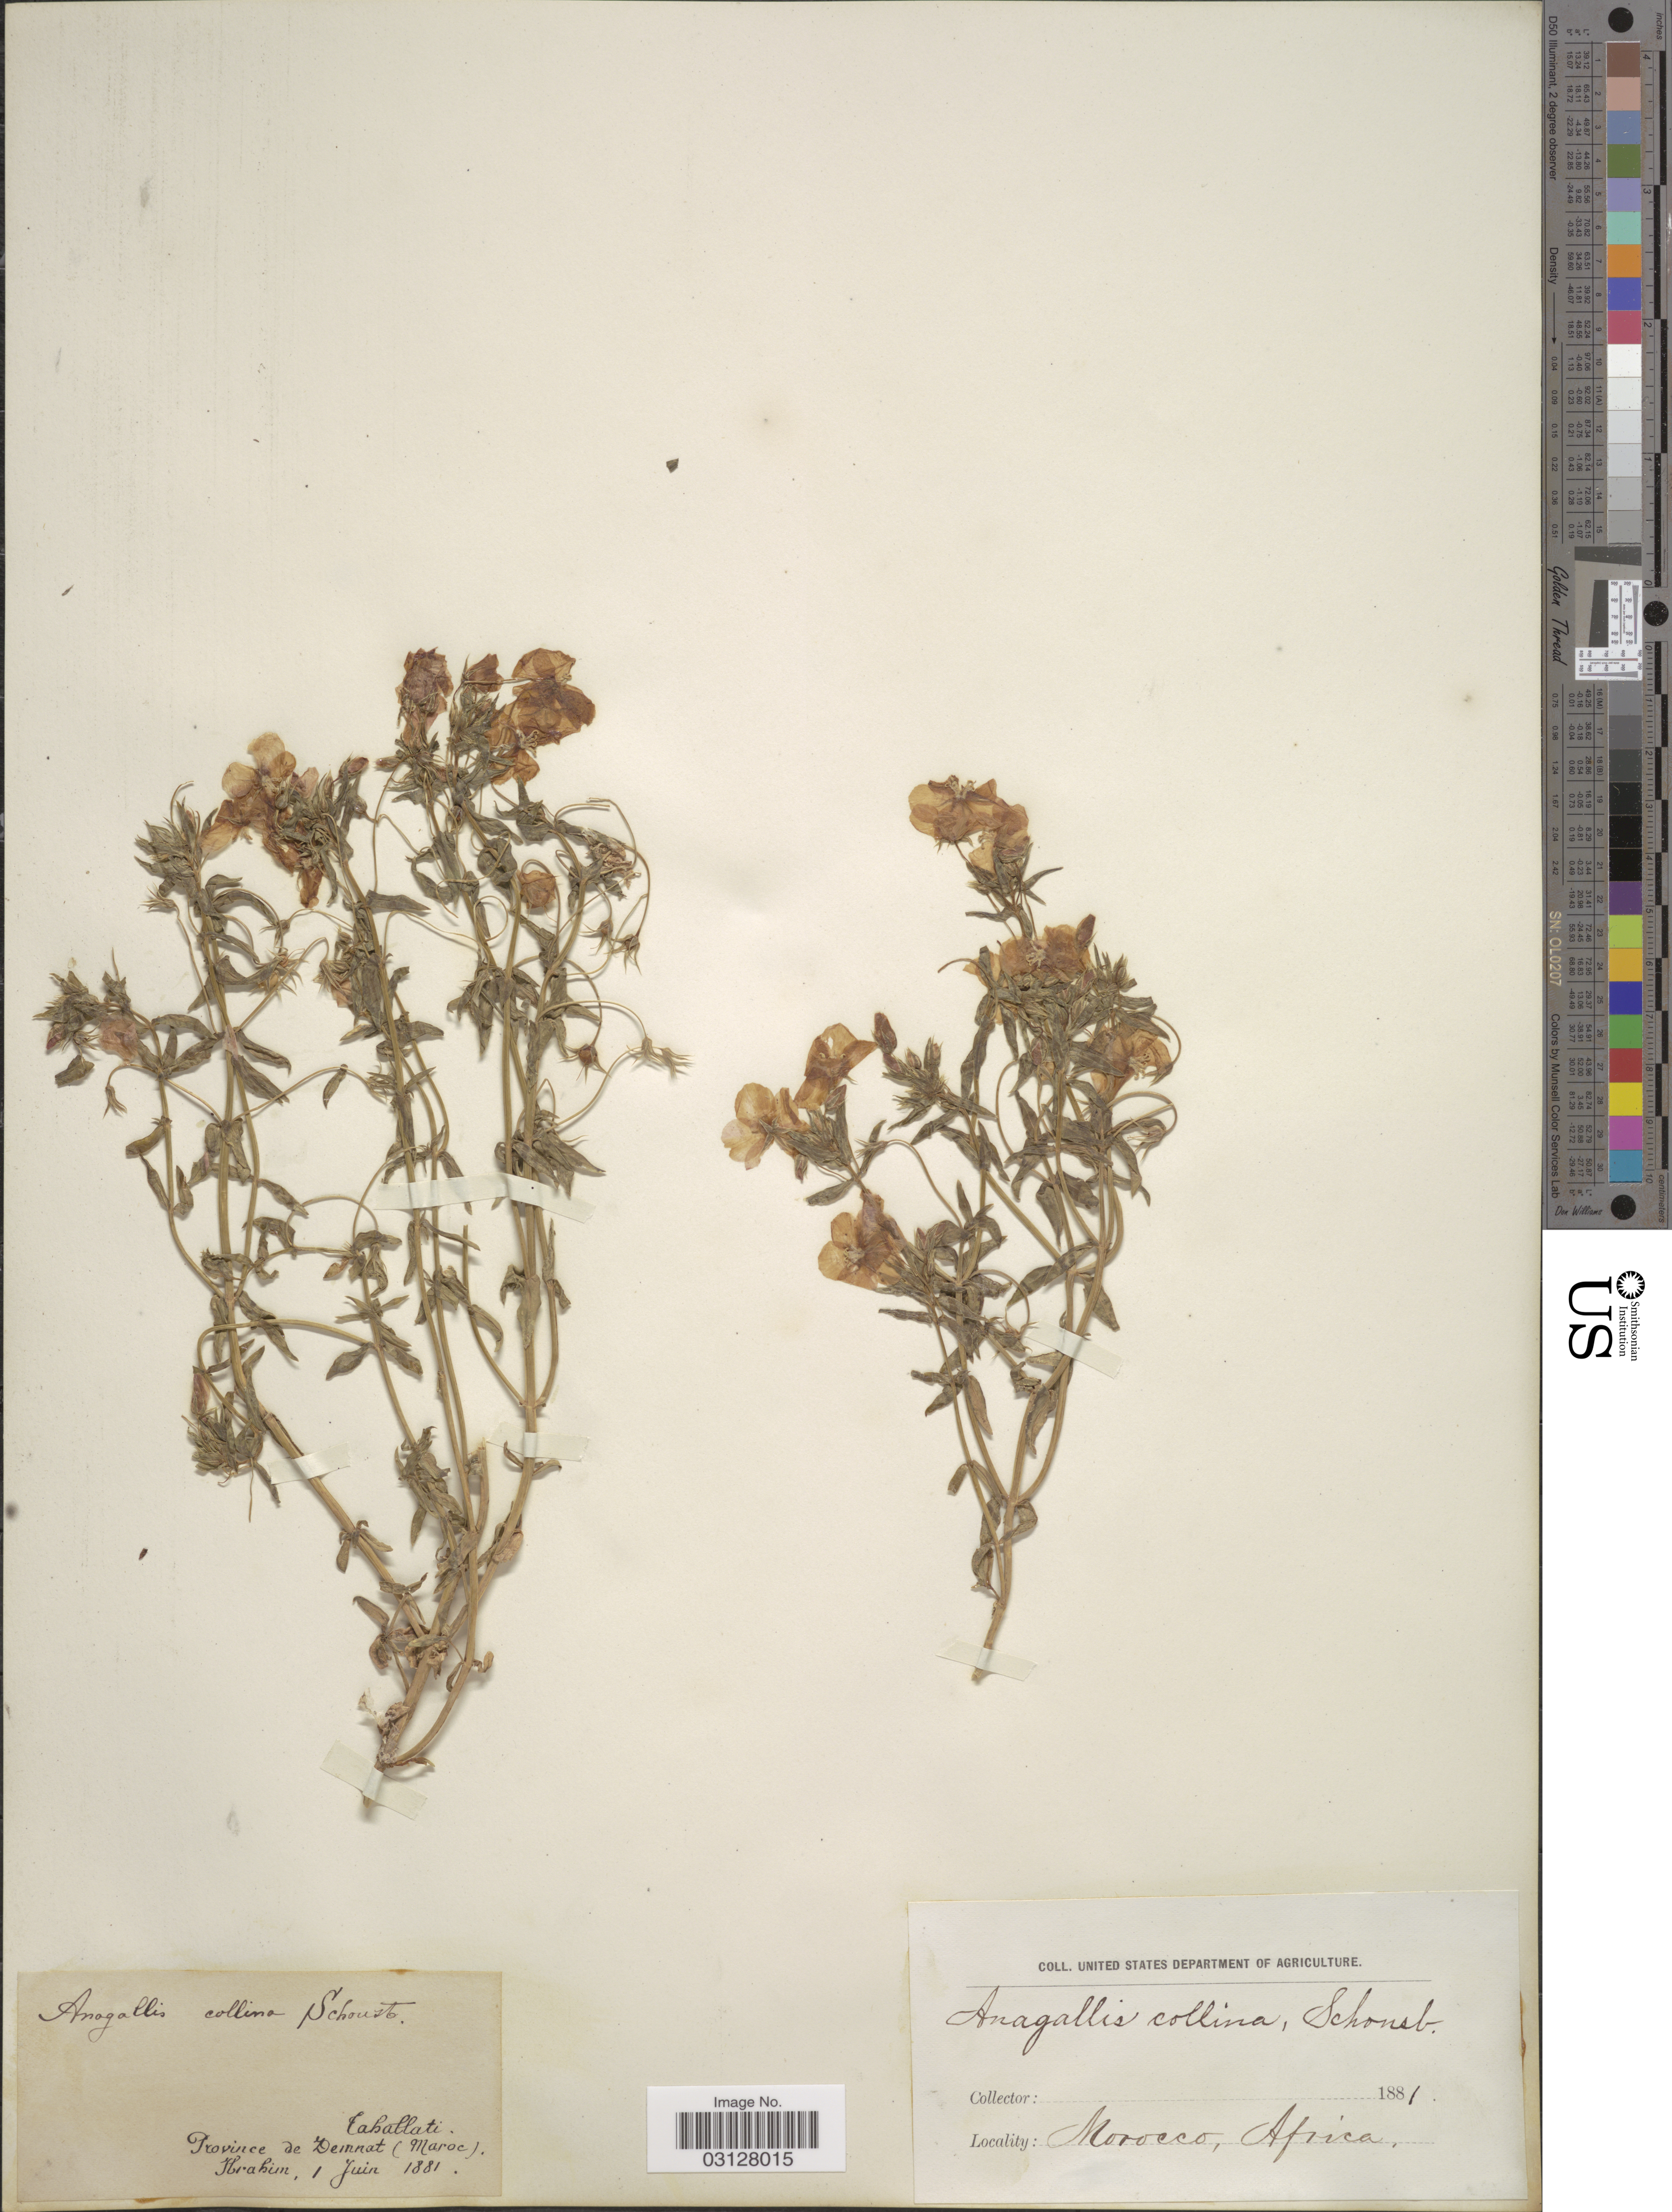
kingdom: Plantae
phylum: Tracheophyta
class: Magnoliopsida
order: Ericales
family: Primulaceae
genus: Anagallis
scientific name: Anagallis collina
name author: Schousb.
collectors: -. Ibrahim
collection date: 1881-06-01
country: Morocco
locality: Tahallati. Province de Demnat (Maroc).